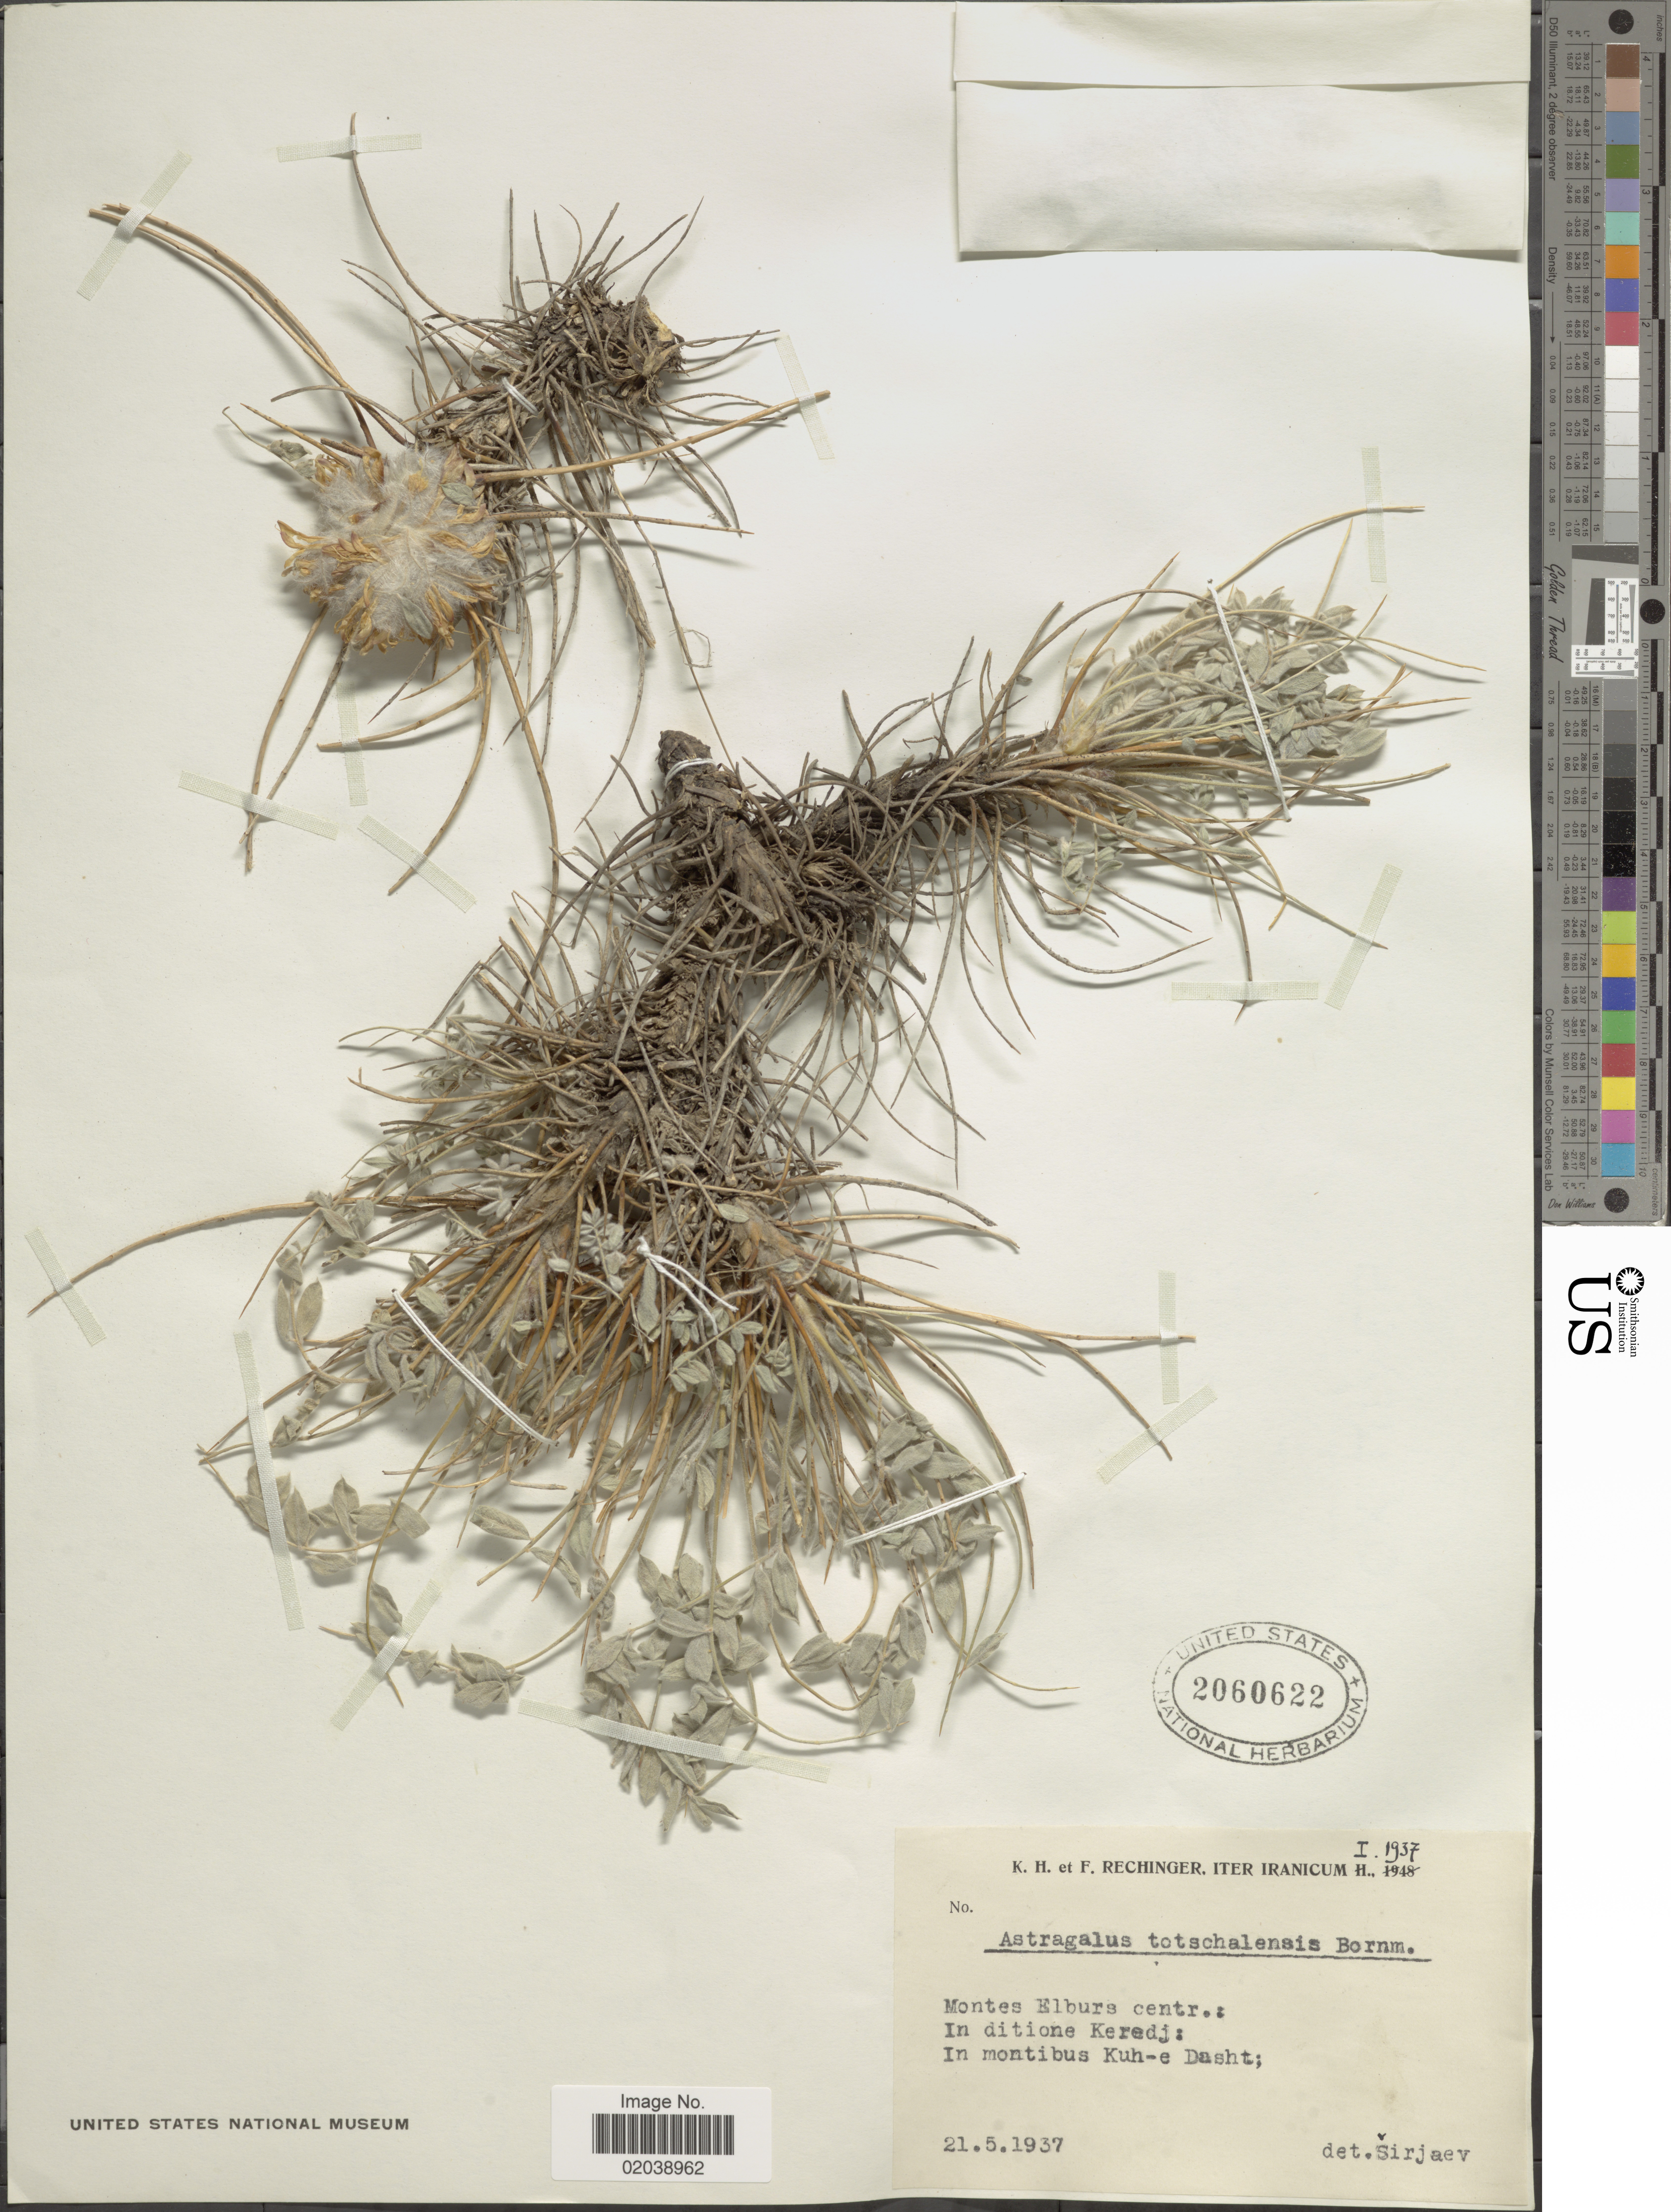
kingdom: Plantae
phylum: Tracheophyta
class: Magnoliopsida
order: Fabales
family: Fabaceae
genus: Astragalus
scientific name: Astragalus totschalensis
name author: Bornm.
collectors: K. H. Rechinger & F. Rechinger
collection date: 1937-05-21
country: Iran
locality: Iter Iranicum, Montes Elburs centr. In ditione Keredj: In montibus Kuh-e Dusht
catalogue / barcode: US 2060622